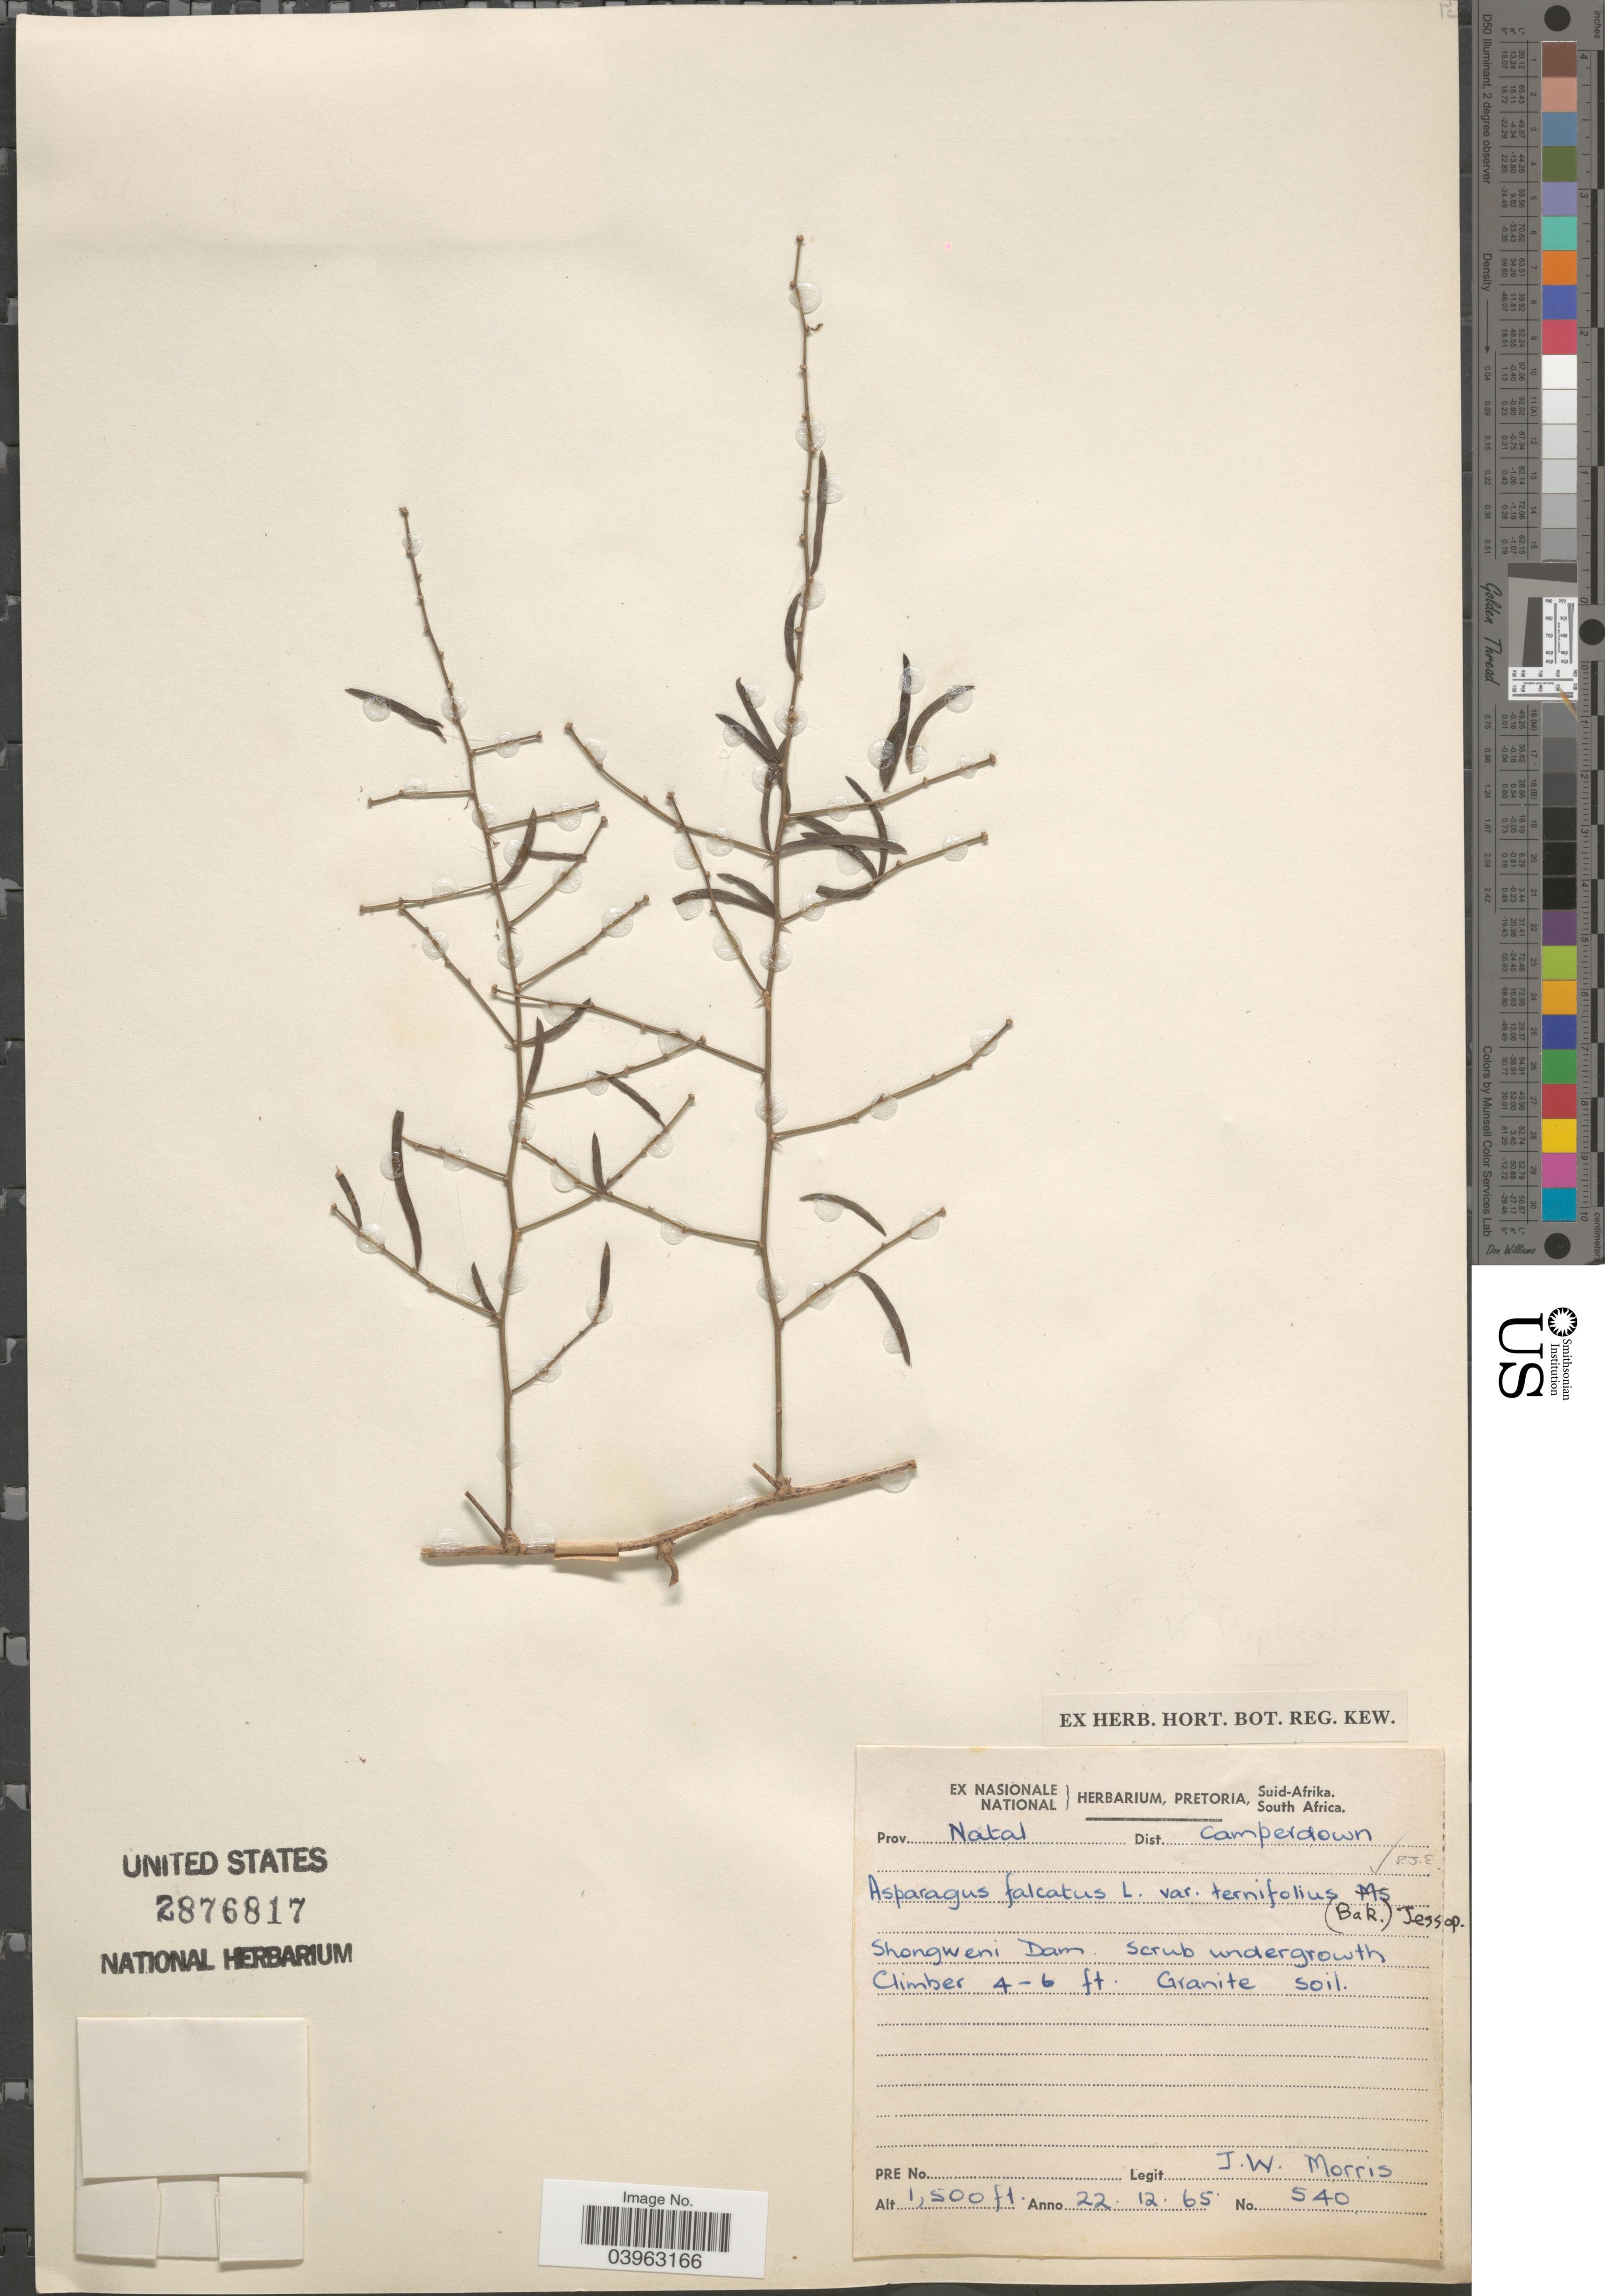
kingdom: Plantae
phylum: Tracheophyta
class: Liliopsida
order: Asparagales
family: Asparagaceae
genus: Asparagus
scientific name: Asparagus falcatus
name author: L.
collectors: J. Morris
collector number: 540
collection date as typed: Transcribed d/m/y: 22/12/65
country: South Africa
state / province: KwaZulu-Natal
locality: Prov. Natal. Dist. Camperdown. Shongweni Dam.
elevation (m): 457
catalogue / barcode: US 2876817